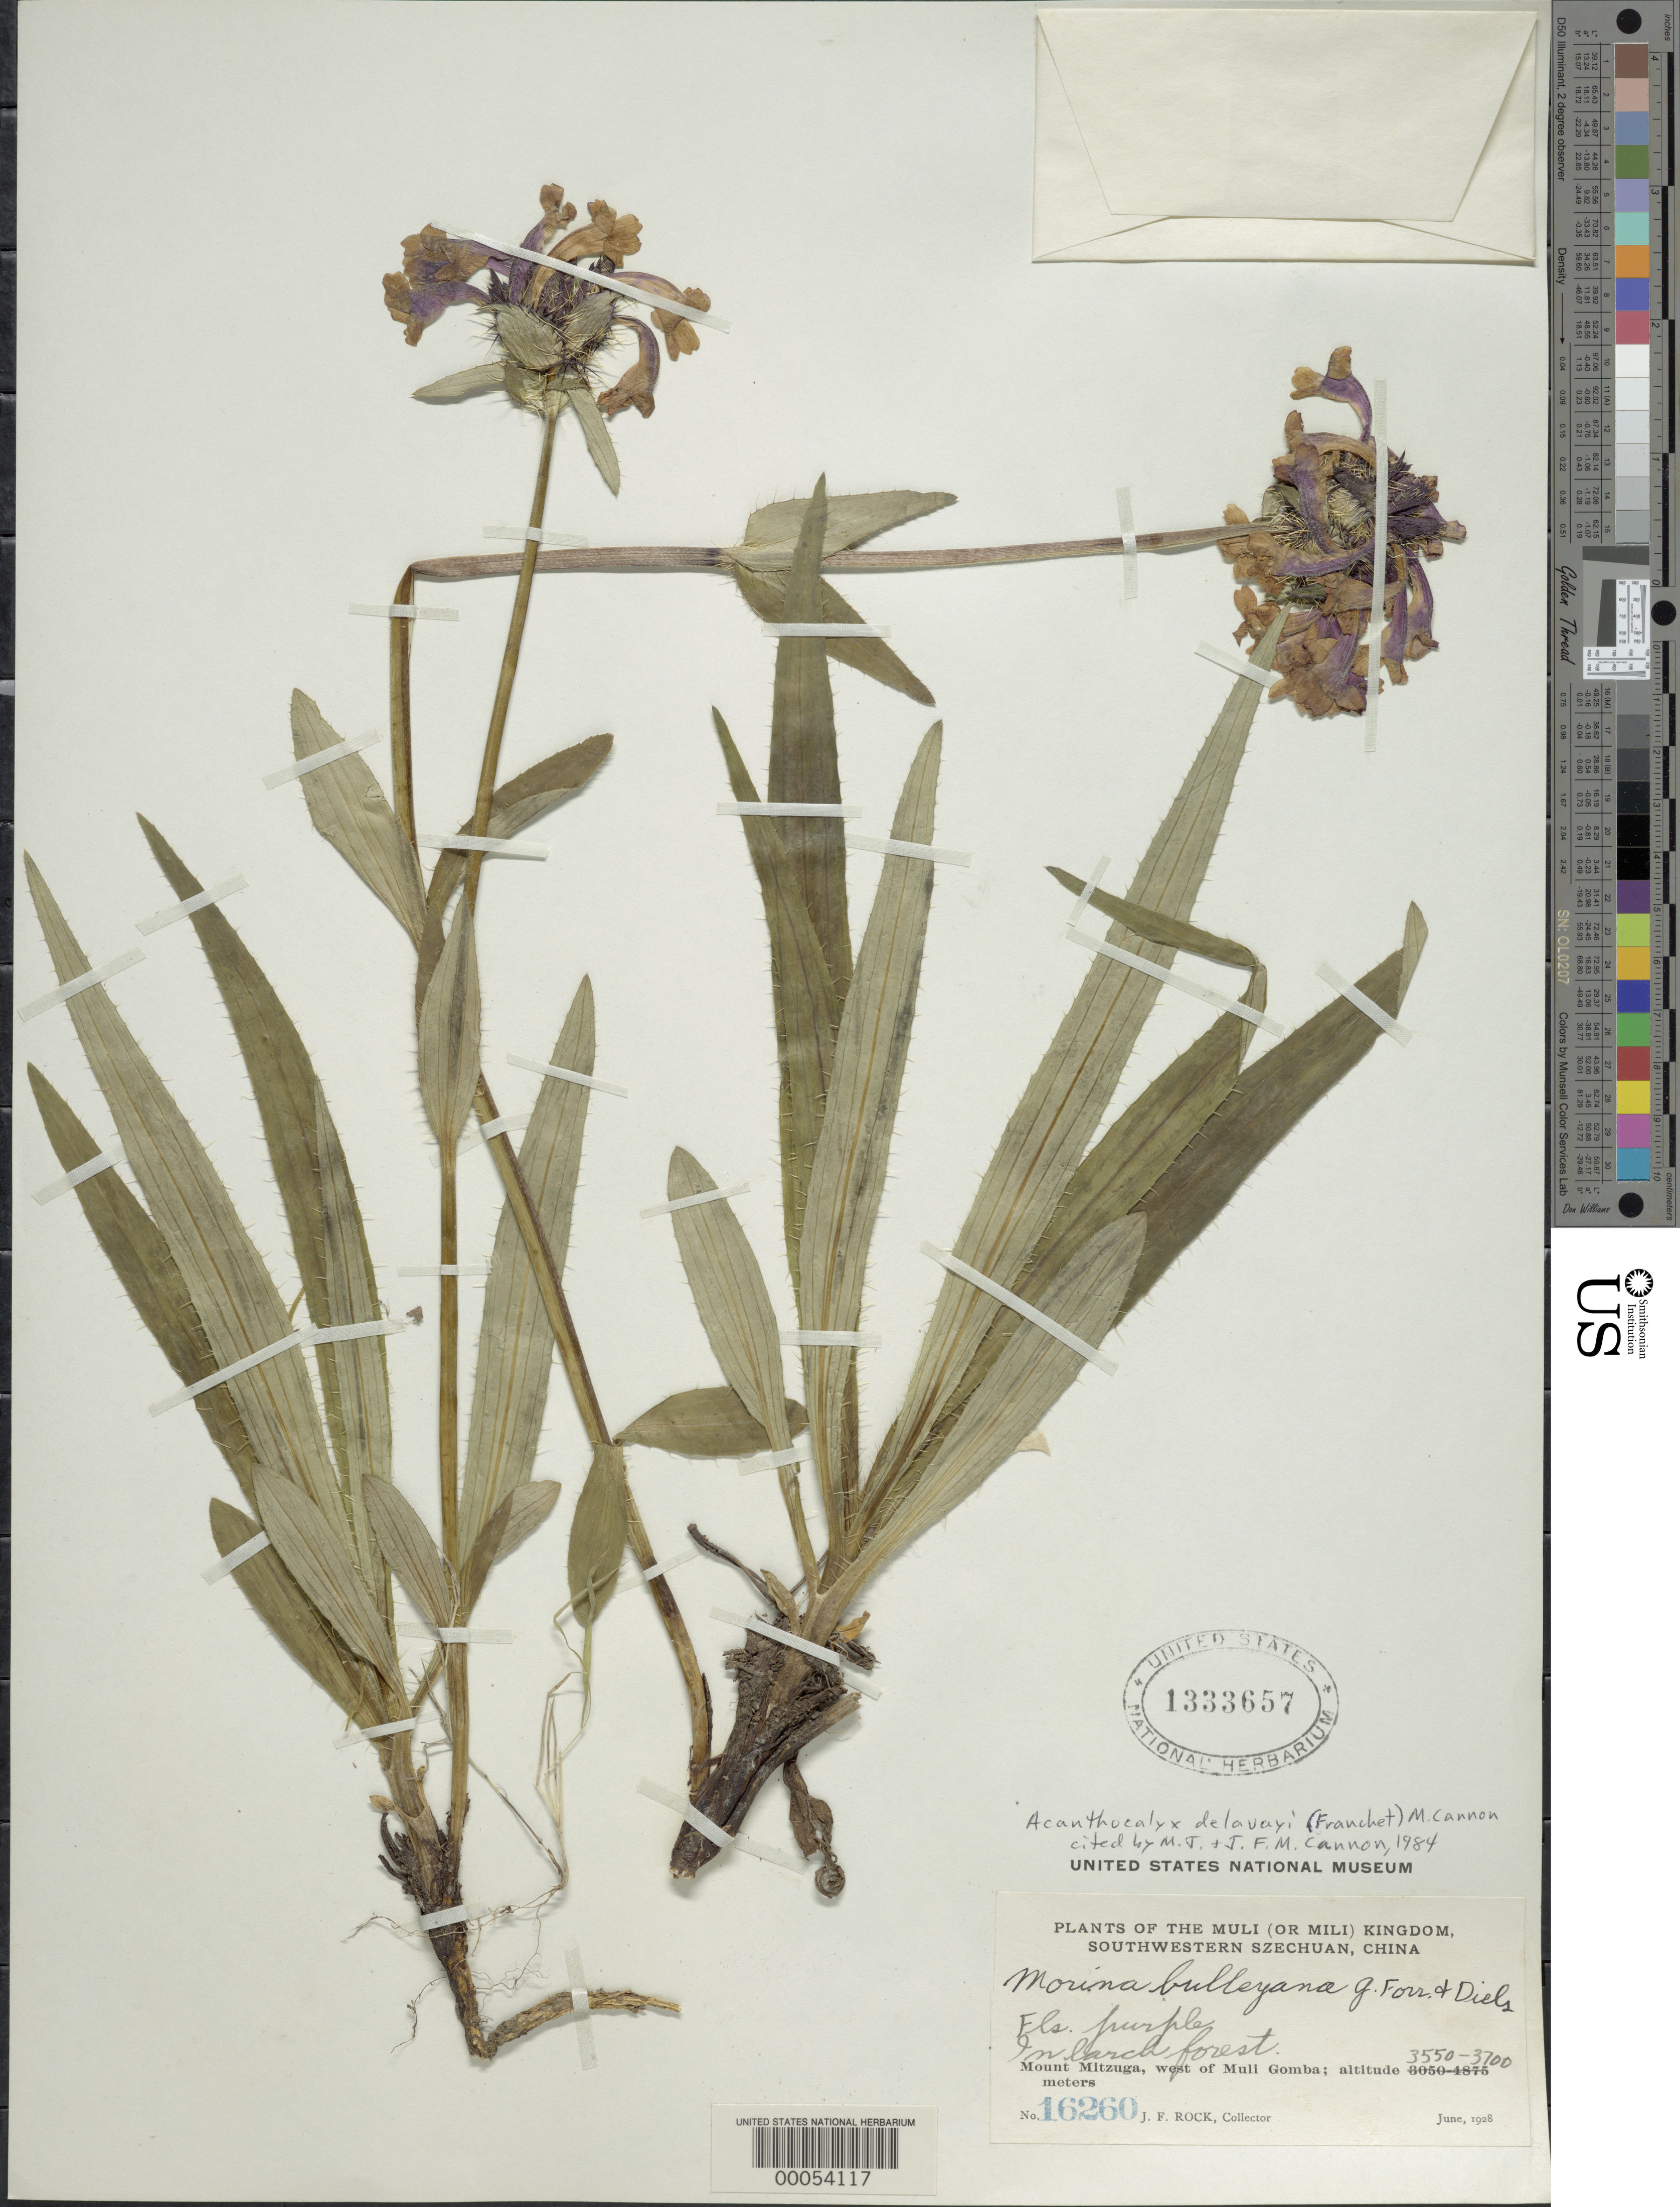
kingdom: Plantae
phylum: Tracheophyta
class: Magnoliopsida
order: Dipsacales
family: Caprifoliaceae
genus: Acanthocalyx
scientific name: Acanthocalyx delavayi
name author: (Franch.) M.J. Cannon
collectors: J. F. Rock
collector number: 16260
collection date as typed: Jun 1928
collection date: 1928-06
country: China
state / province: Sichuan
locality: Mount Mitzuga, w of Muli Gomba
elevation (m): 3550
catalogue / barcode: US 1333657